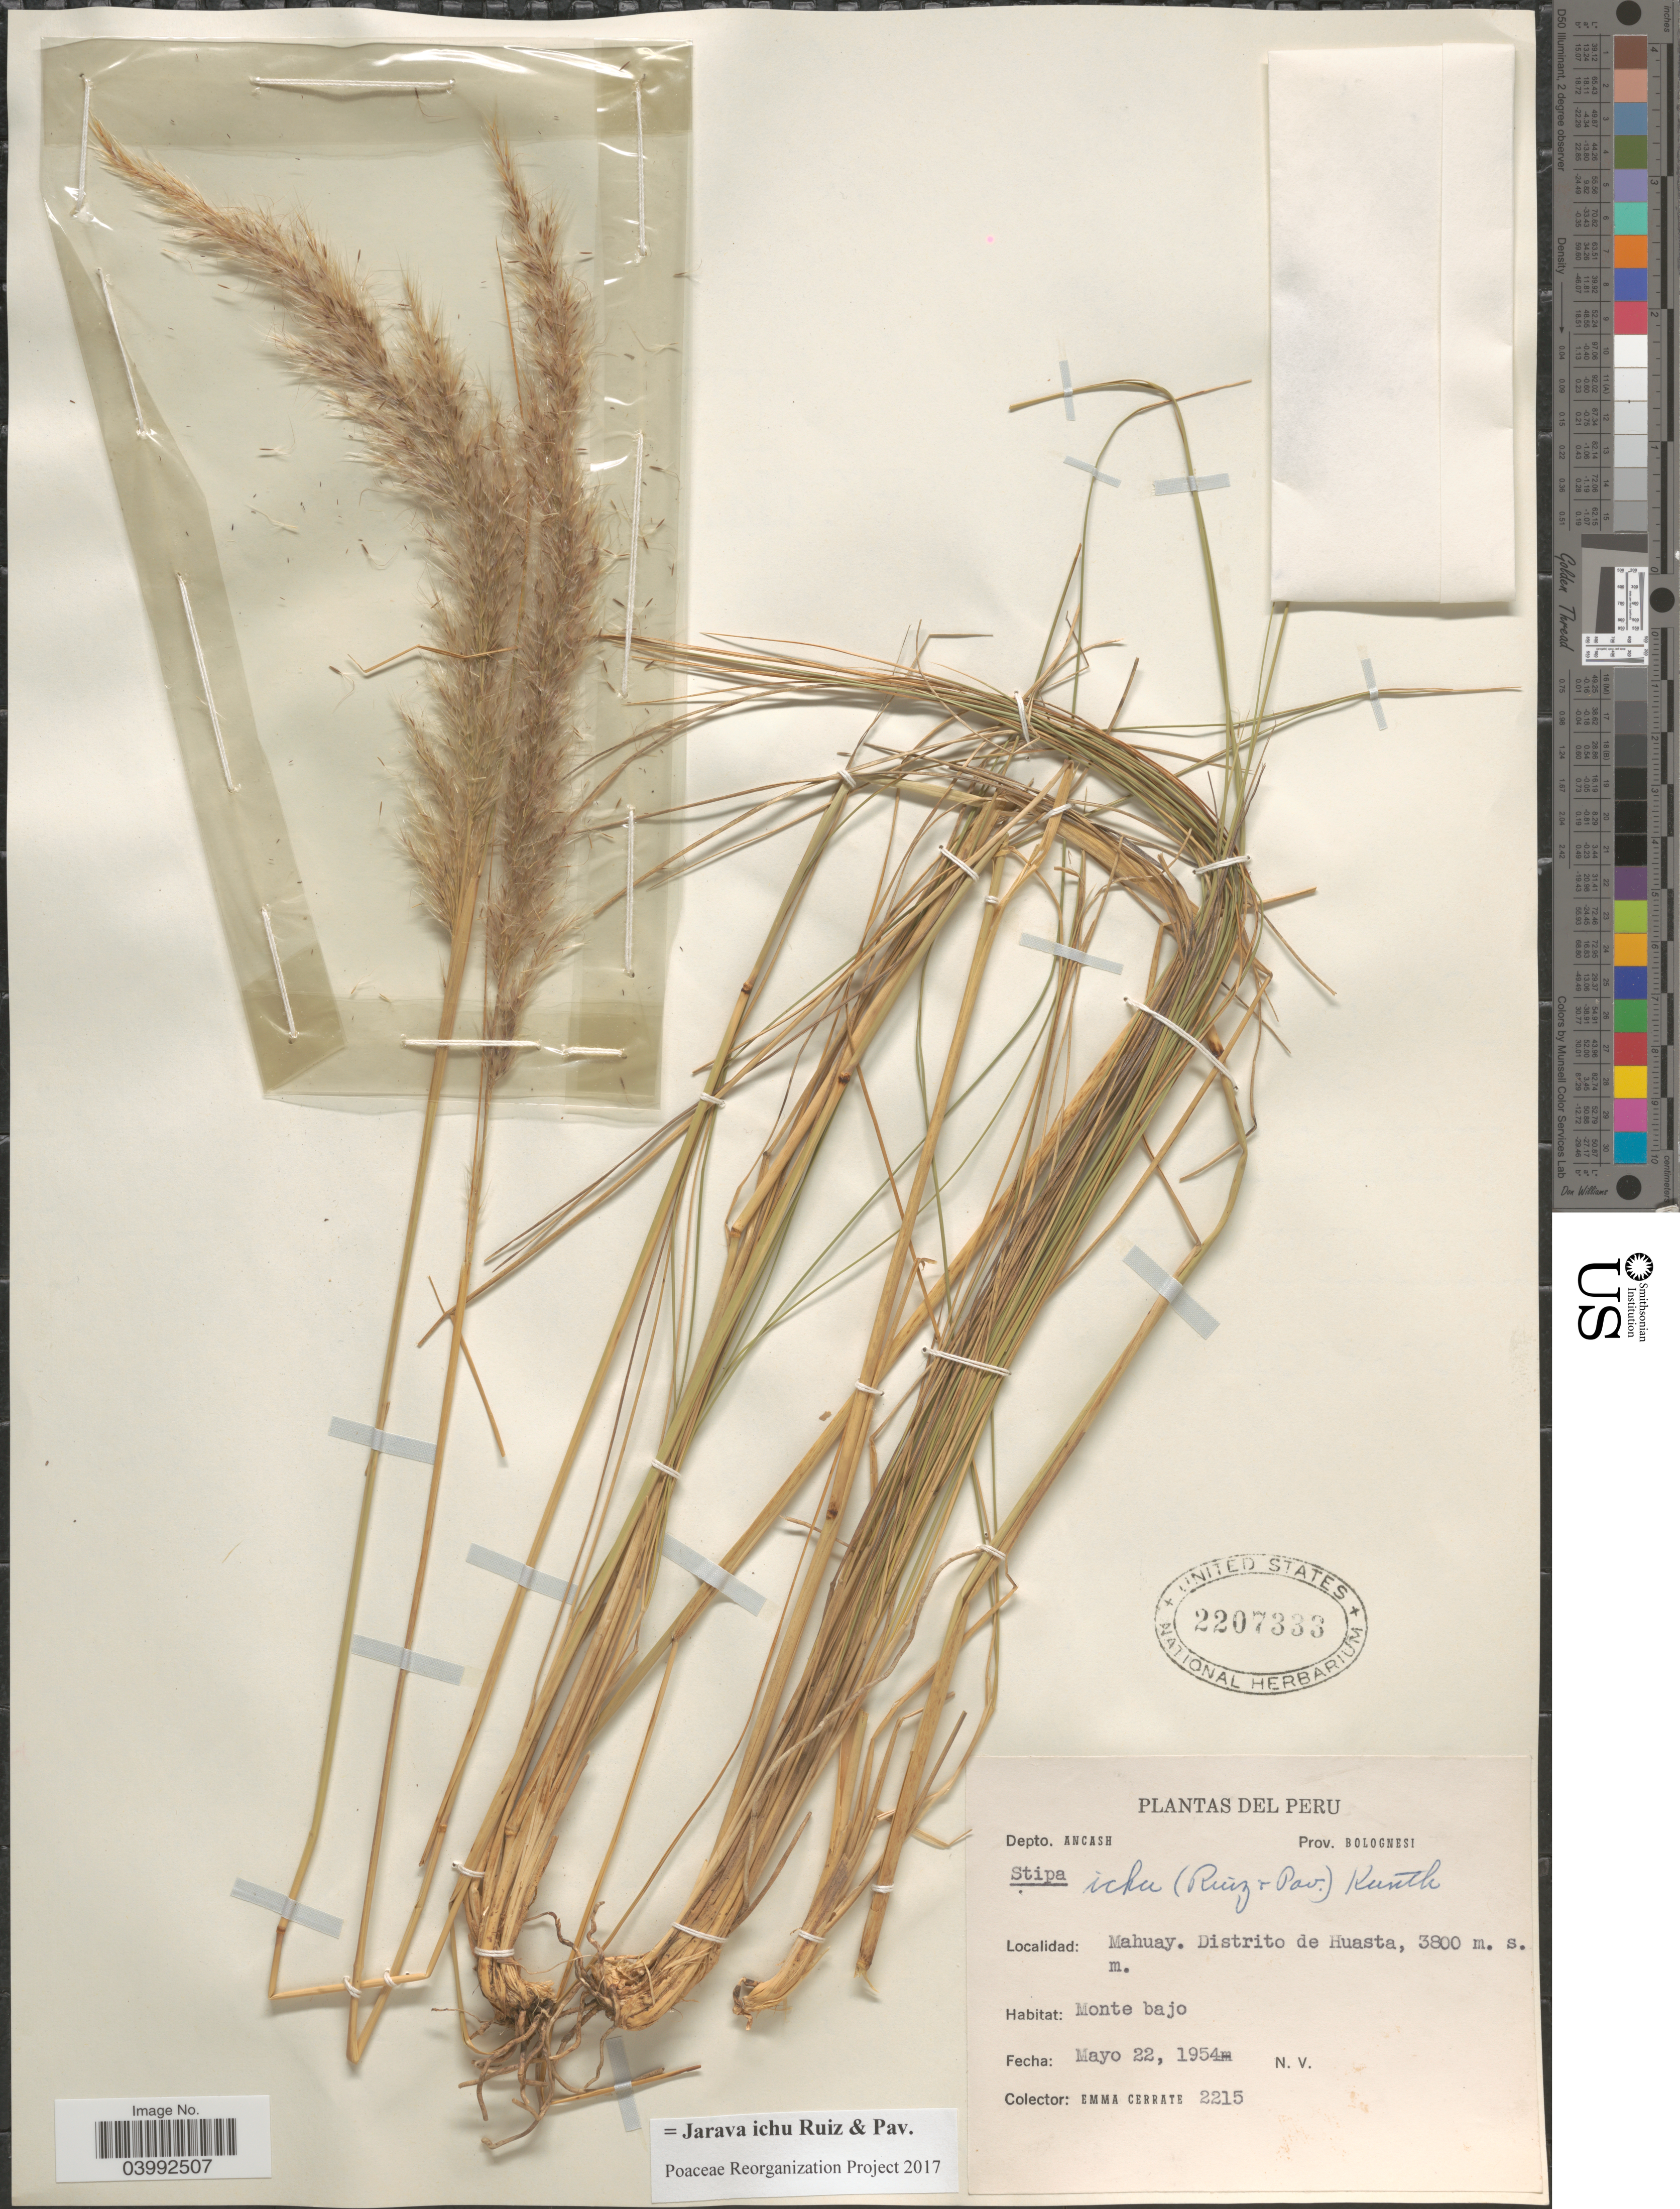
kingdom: Plantae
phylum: Tracheophyta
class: Liliopsida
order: Poales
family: Poaceae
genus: Jarava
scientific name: Jarava ichu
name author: Ruiz & Pav.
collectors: E. Cerrate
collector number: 2215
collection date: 1954-05-22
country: Peru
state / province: Ancash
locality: Depto. Ancash. Prov. Bolognesi. Mahuay. Distrito de Huasta.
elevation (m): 3800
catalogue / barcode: US 2207333